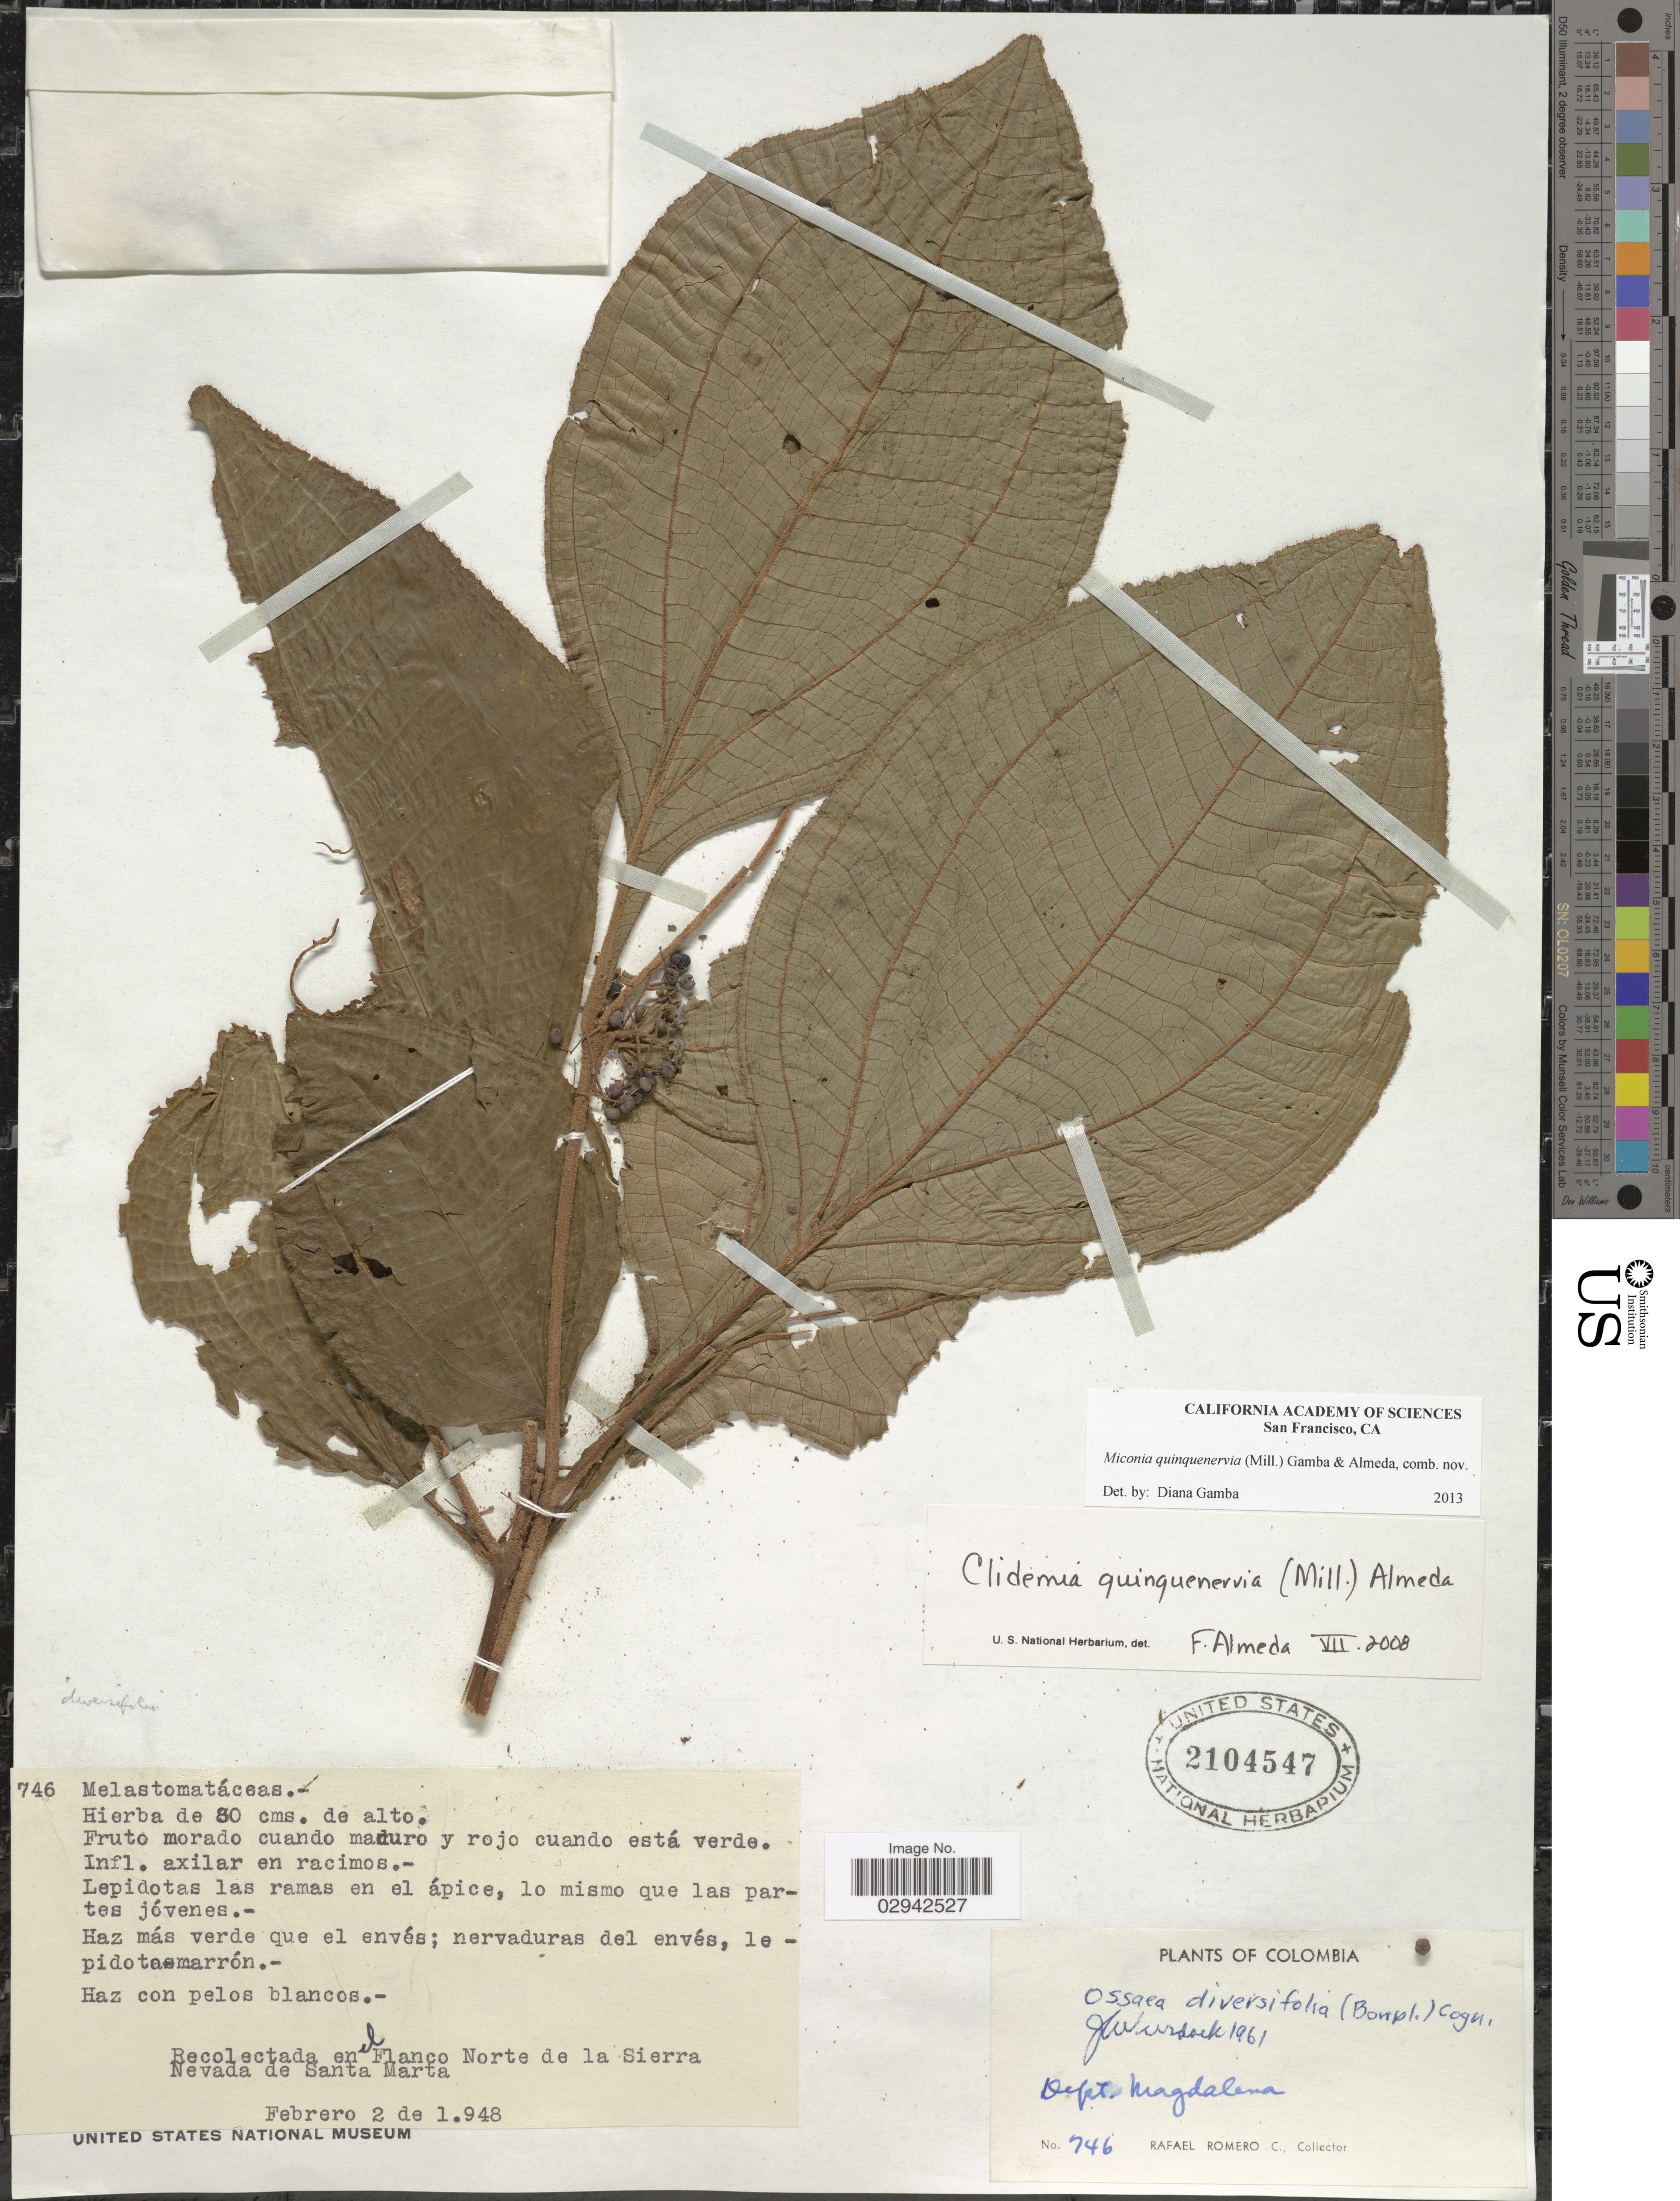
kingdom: Plantae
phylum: Tracheophyta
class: Magnoliopsida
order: Myrtales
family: Melastomataceae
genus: Miconia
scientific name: Miconia quinquenervia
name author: (Mill.) Gamba & Almeda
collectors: R. Romero Castañeda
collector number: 746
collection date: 1948-02-02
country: Colombia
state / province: Magdalena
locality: Dept. Magdalena, Recolectada en el Flanco Norte de la Sierra Nevada de Santa Marta.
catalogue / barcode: US 2104547